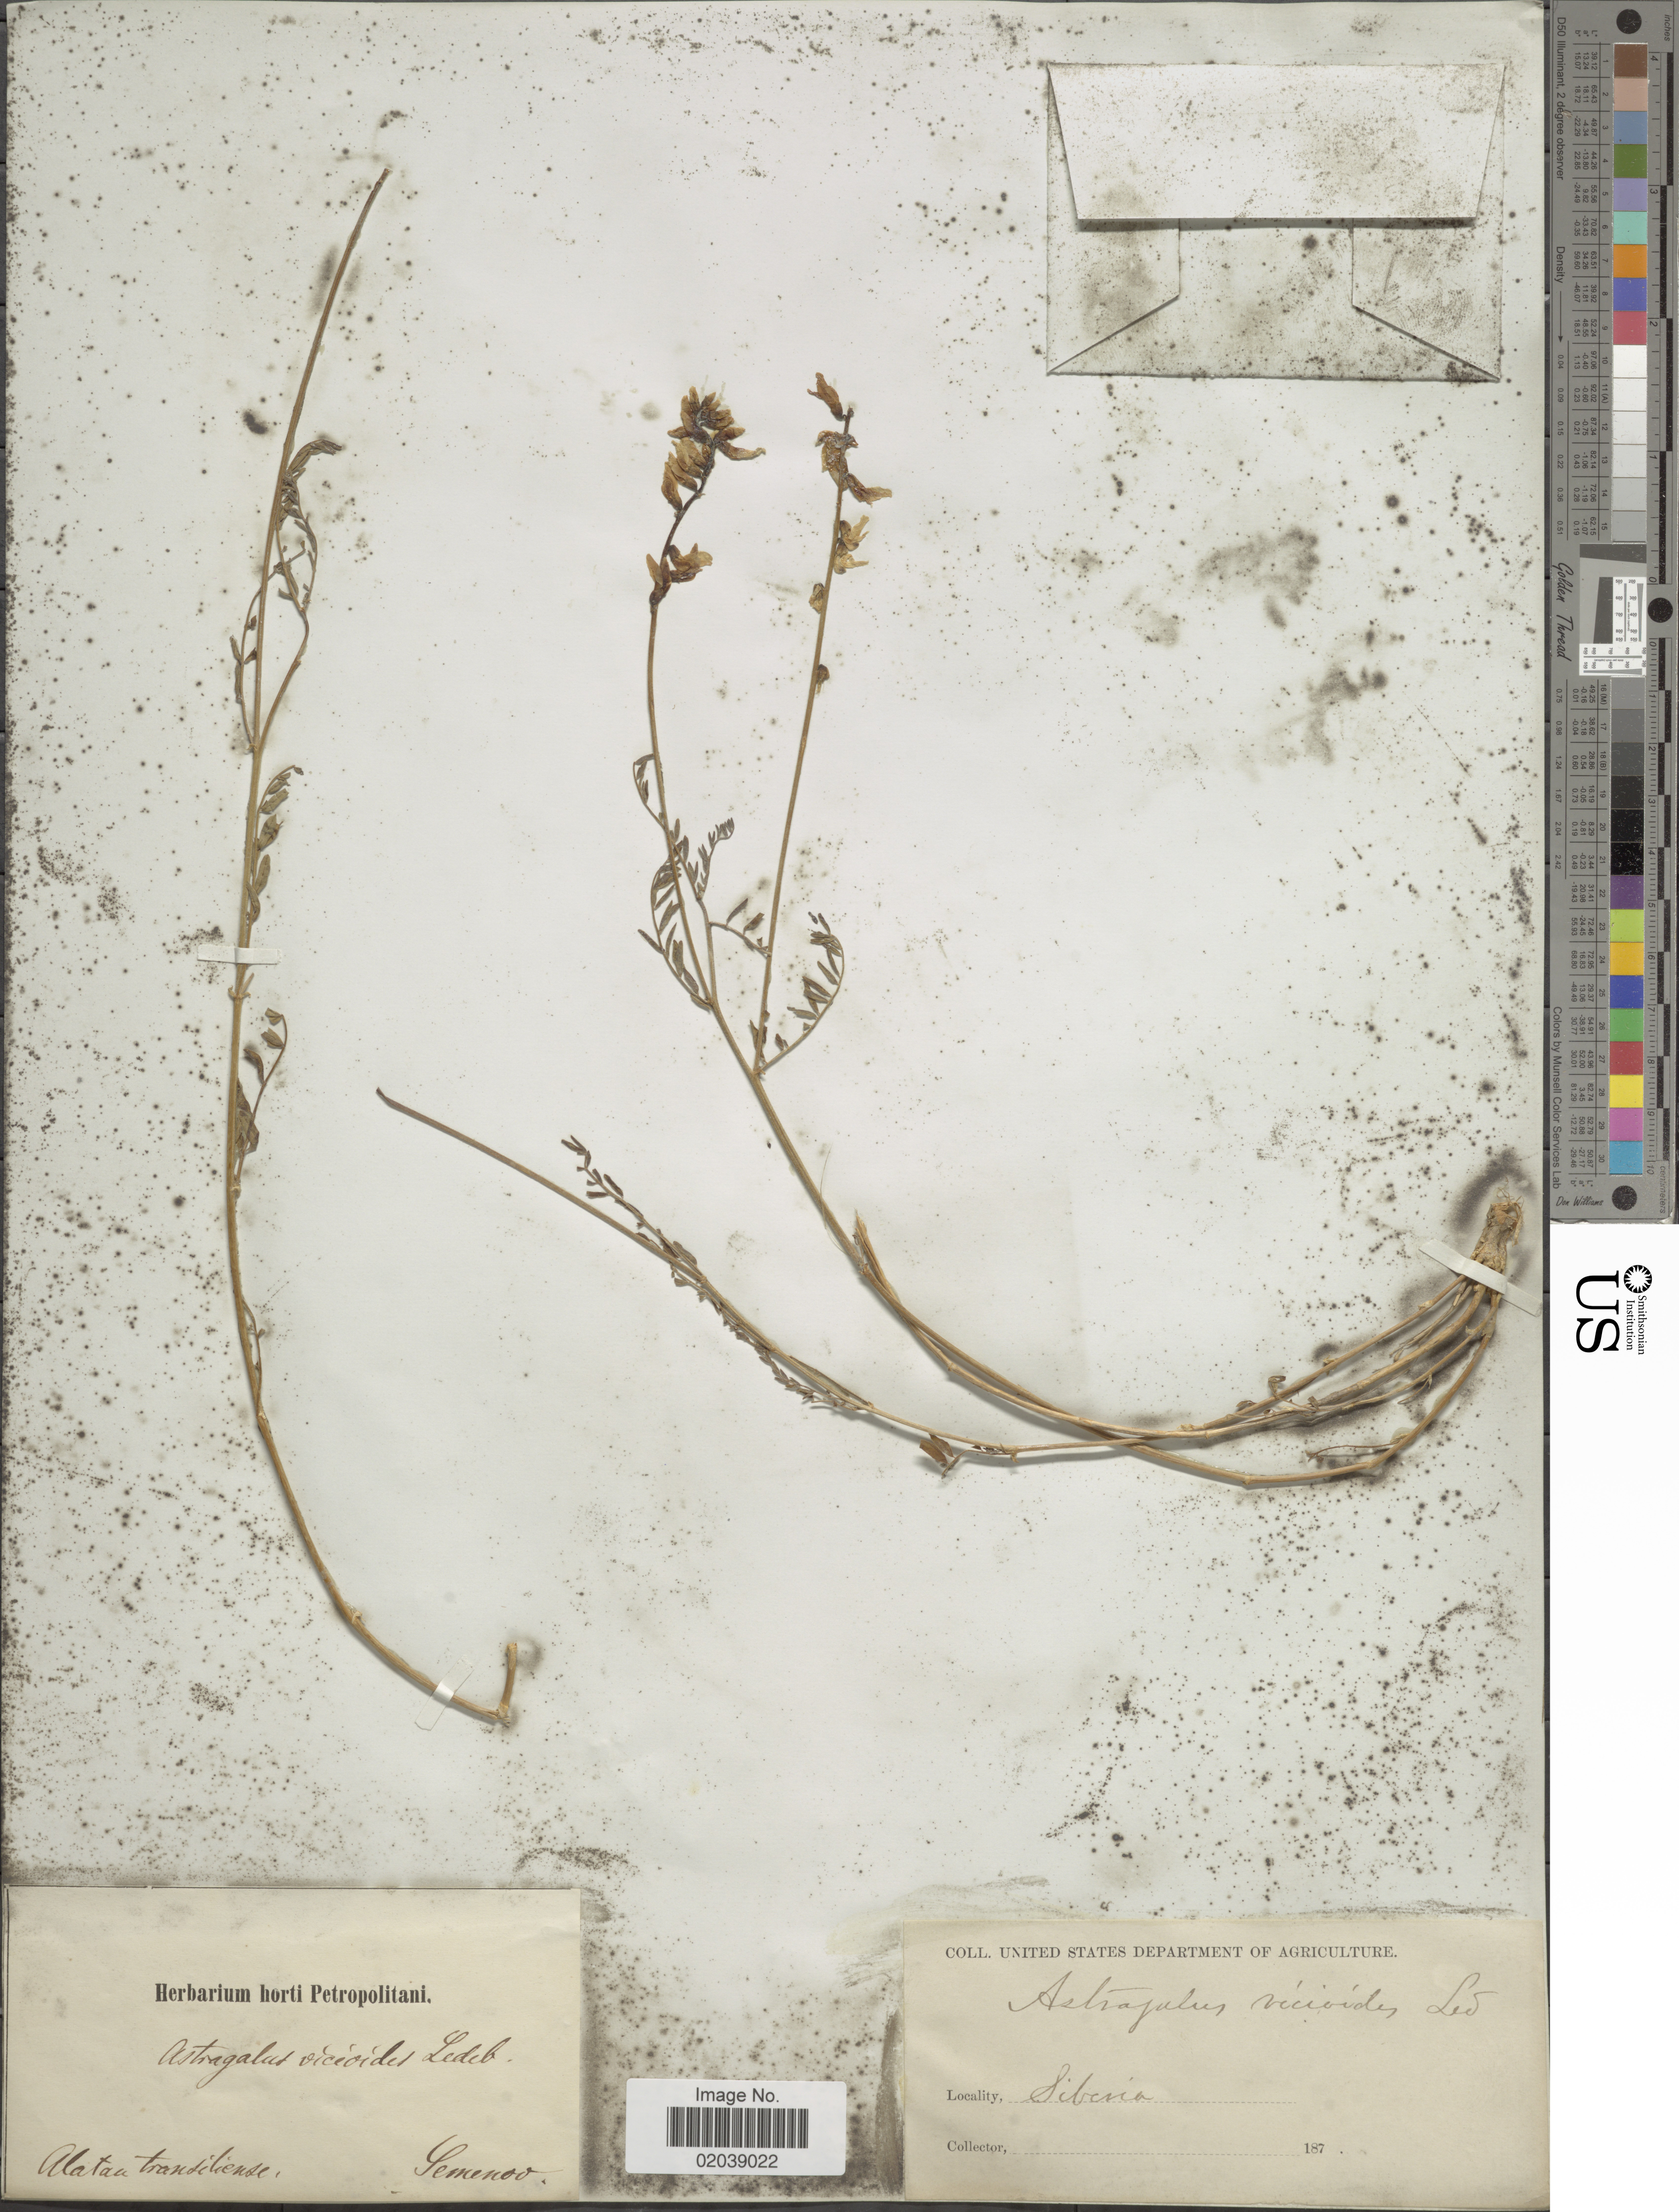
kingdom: Plantae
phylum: Tracheophyta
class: Magnoliopsida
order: Fabales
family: Fabaceae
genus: Astragalus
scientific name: Astragalus vicioides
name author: Baker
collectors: -- Semenov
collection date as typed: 187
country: Russian Federation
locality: Siberia, Alatan transiliense